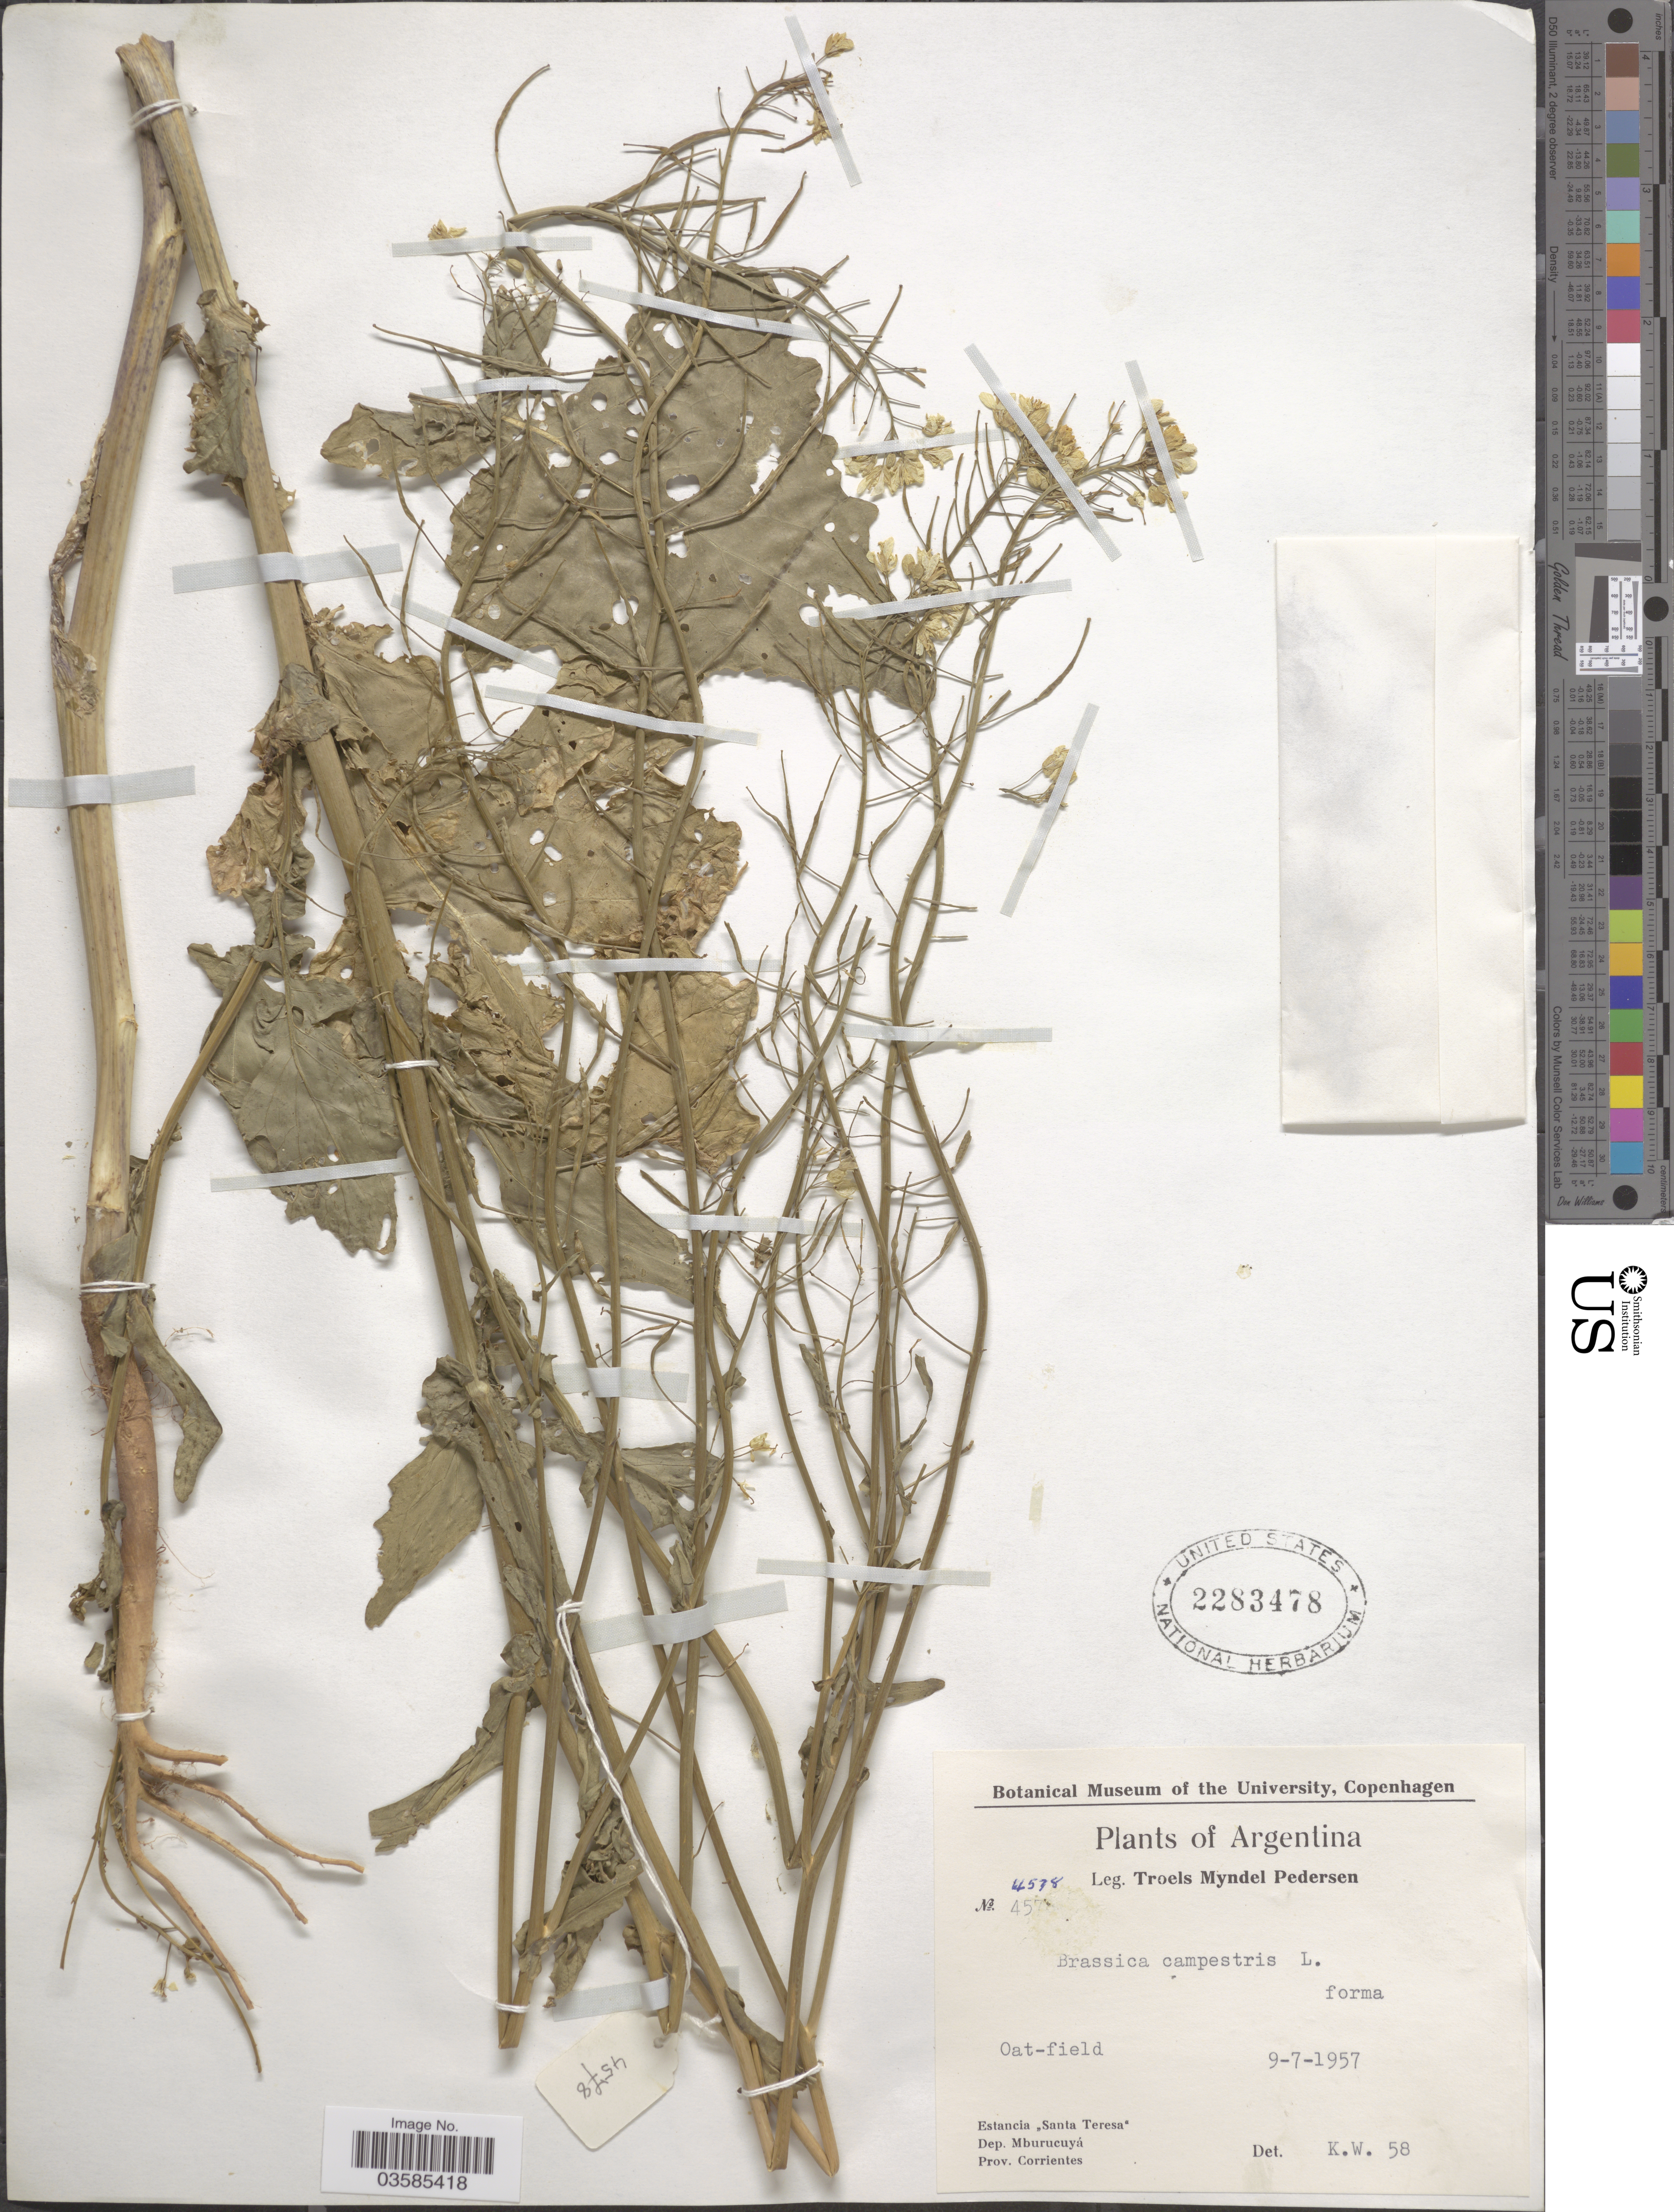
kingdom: Plantae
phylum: Tracheophyta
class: Magnoliopsida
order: Brassicales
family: Brassicaceae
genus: Brassica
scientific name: Brassica campestris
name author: L.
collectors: T. Pederson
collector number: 4578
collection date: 1975-07-09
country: Argentina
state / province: Corrientes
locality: Estancia "Santa Teresa" Dep. Mburucuyá.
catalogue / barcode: US 2283478